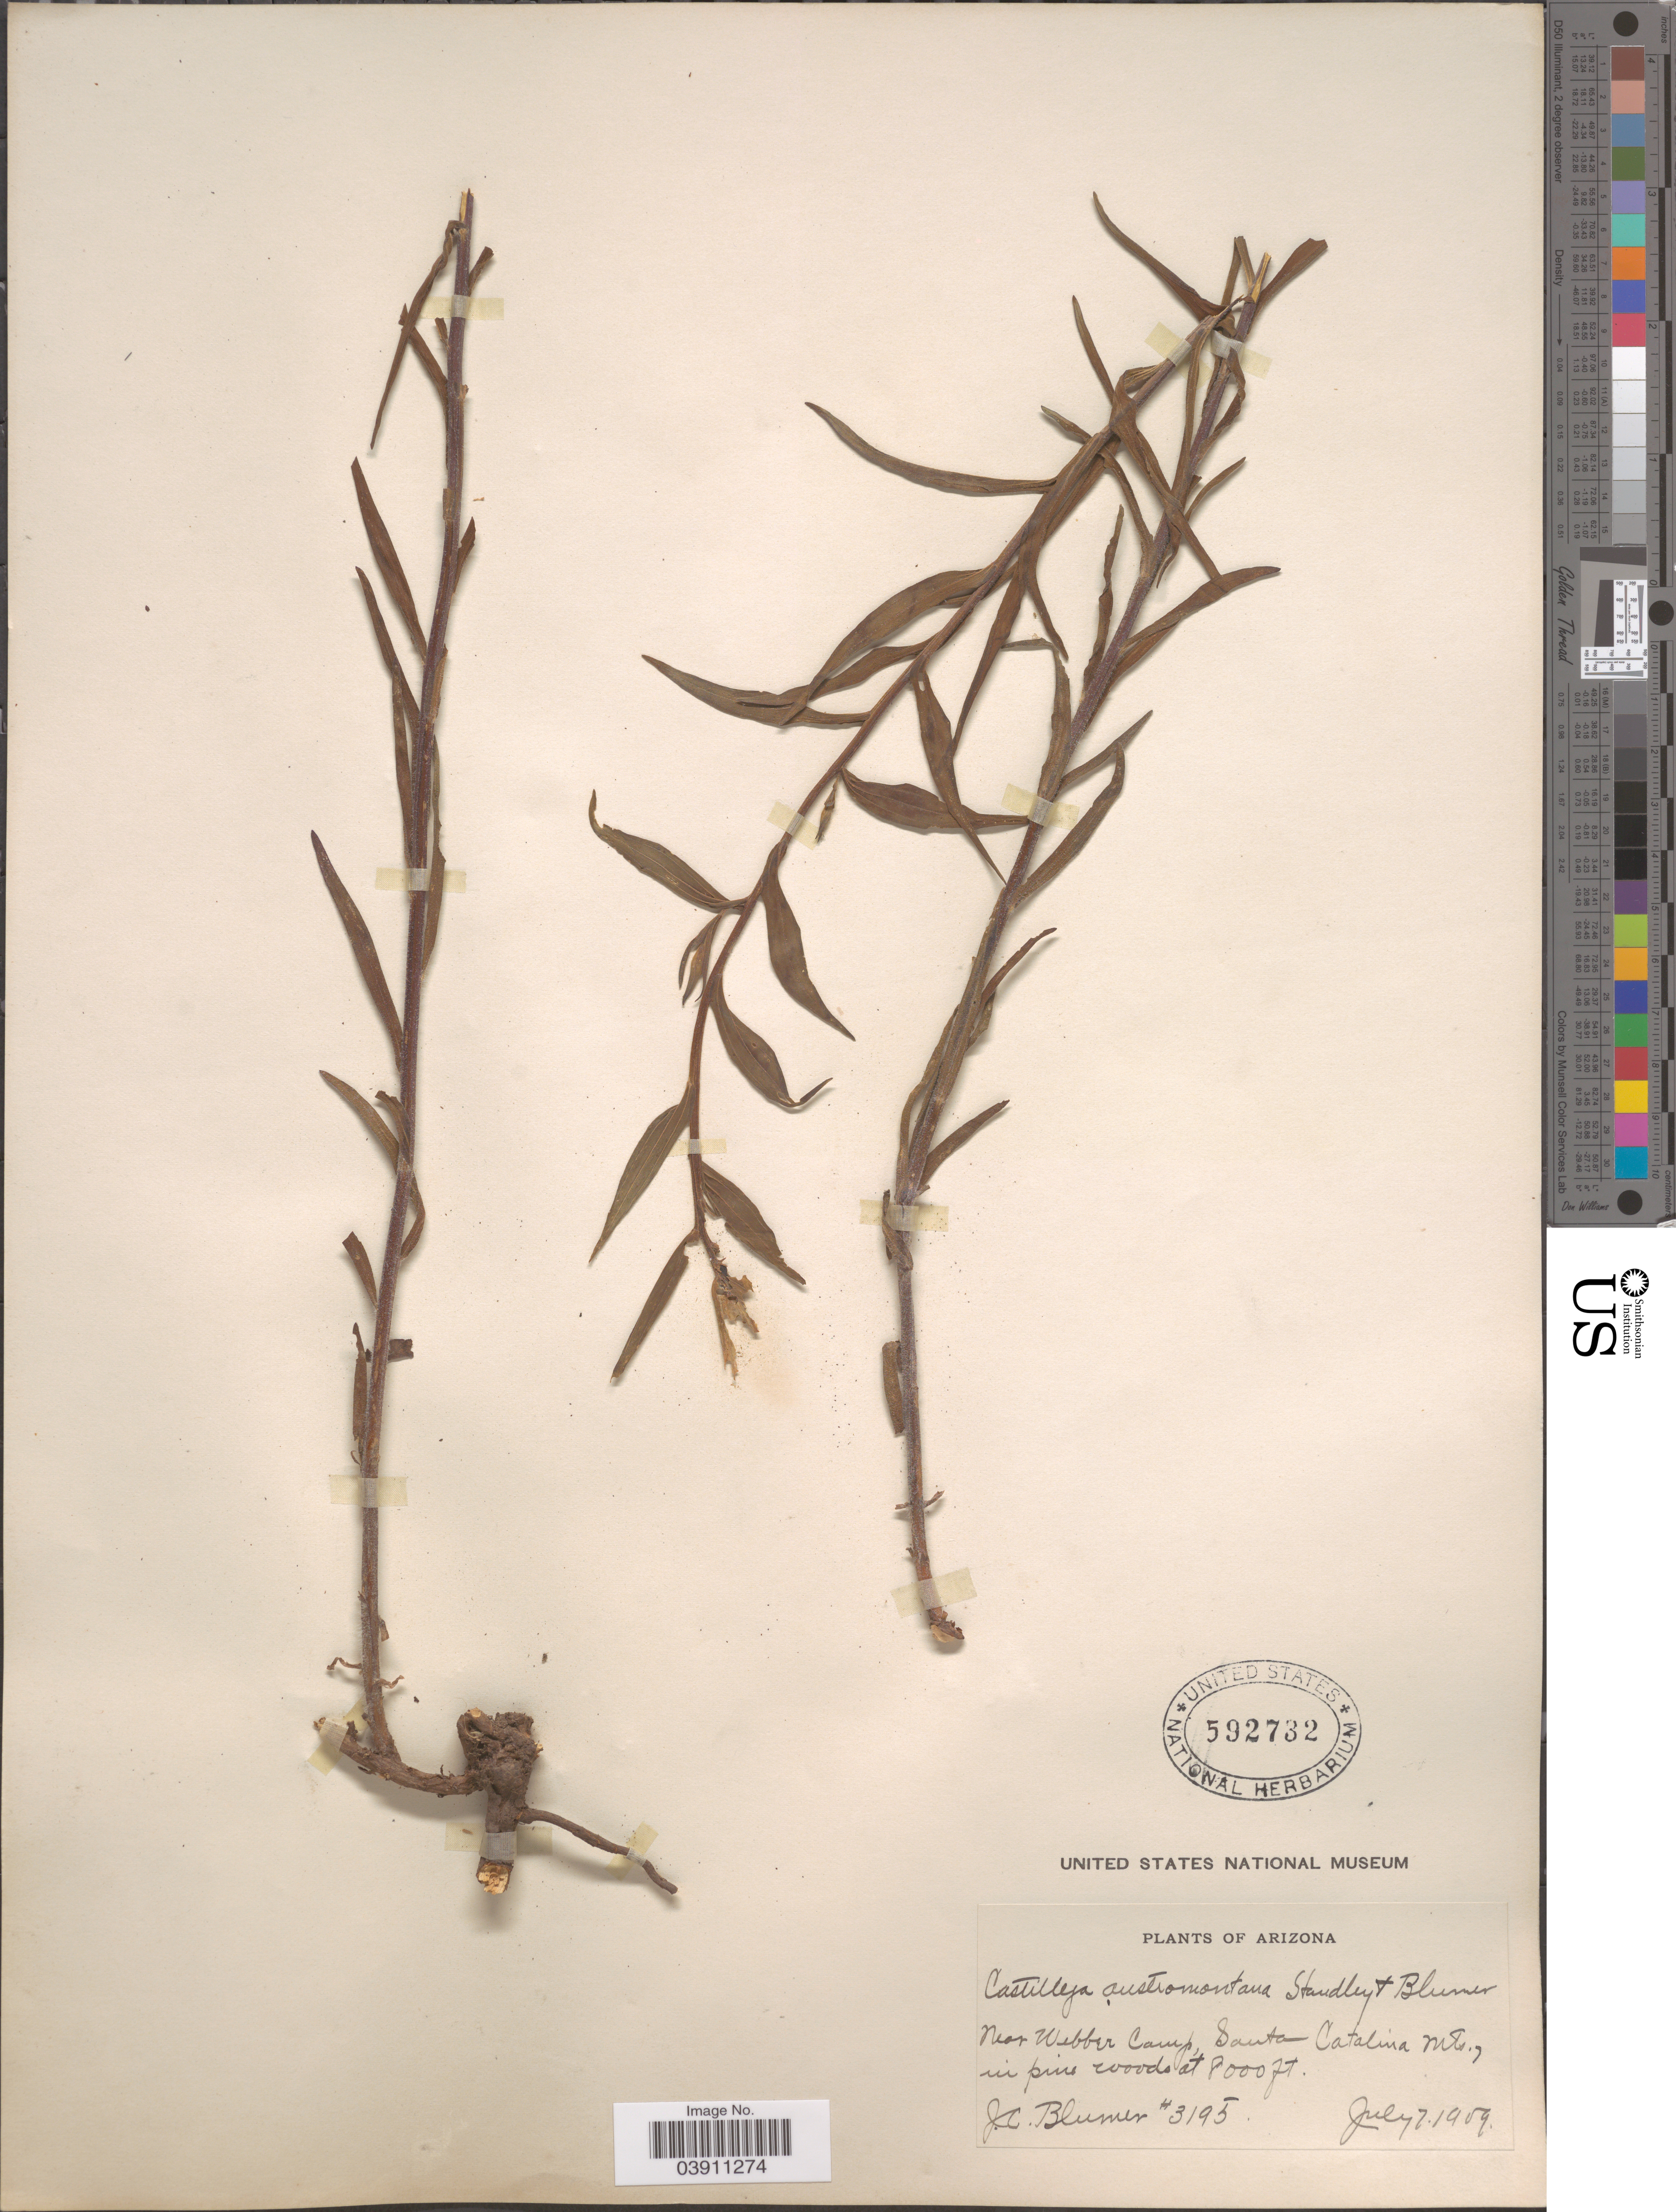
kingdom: Plantae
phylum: Tracheophyta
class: Magnoliopsida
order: Lamiales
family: Orobanchaceae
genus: Castilleja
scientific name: Castilleja austromontana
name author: Standl. & Blumer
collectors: J. C. Blumer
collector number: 3195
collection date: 1909-07-07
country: United States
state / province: Arizona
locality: Near Webber Camp, Santa Catalina Mts., in pine woods.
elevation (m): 2438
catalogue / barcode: US 592732